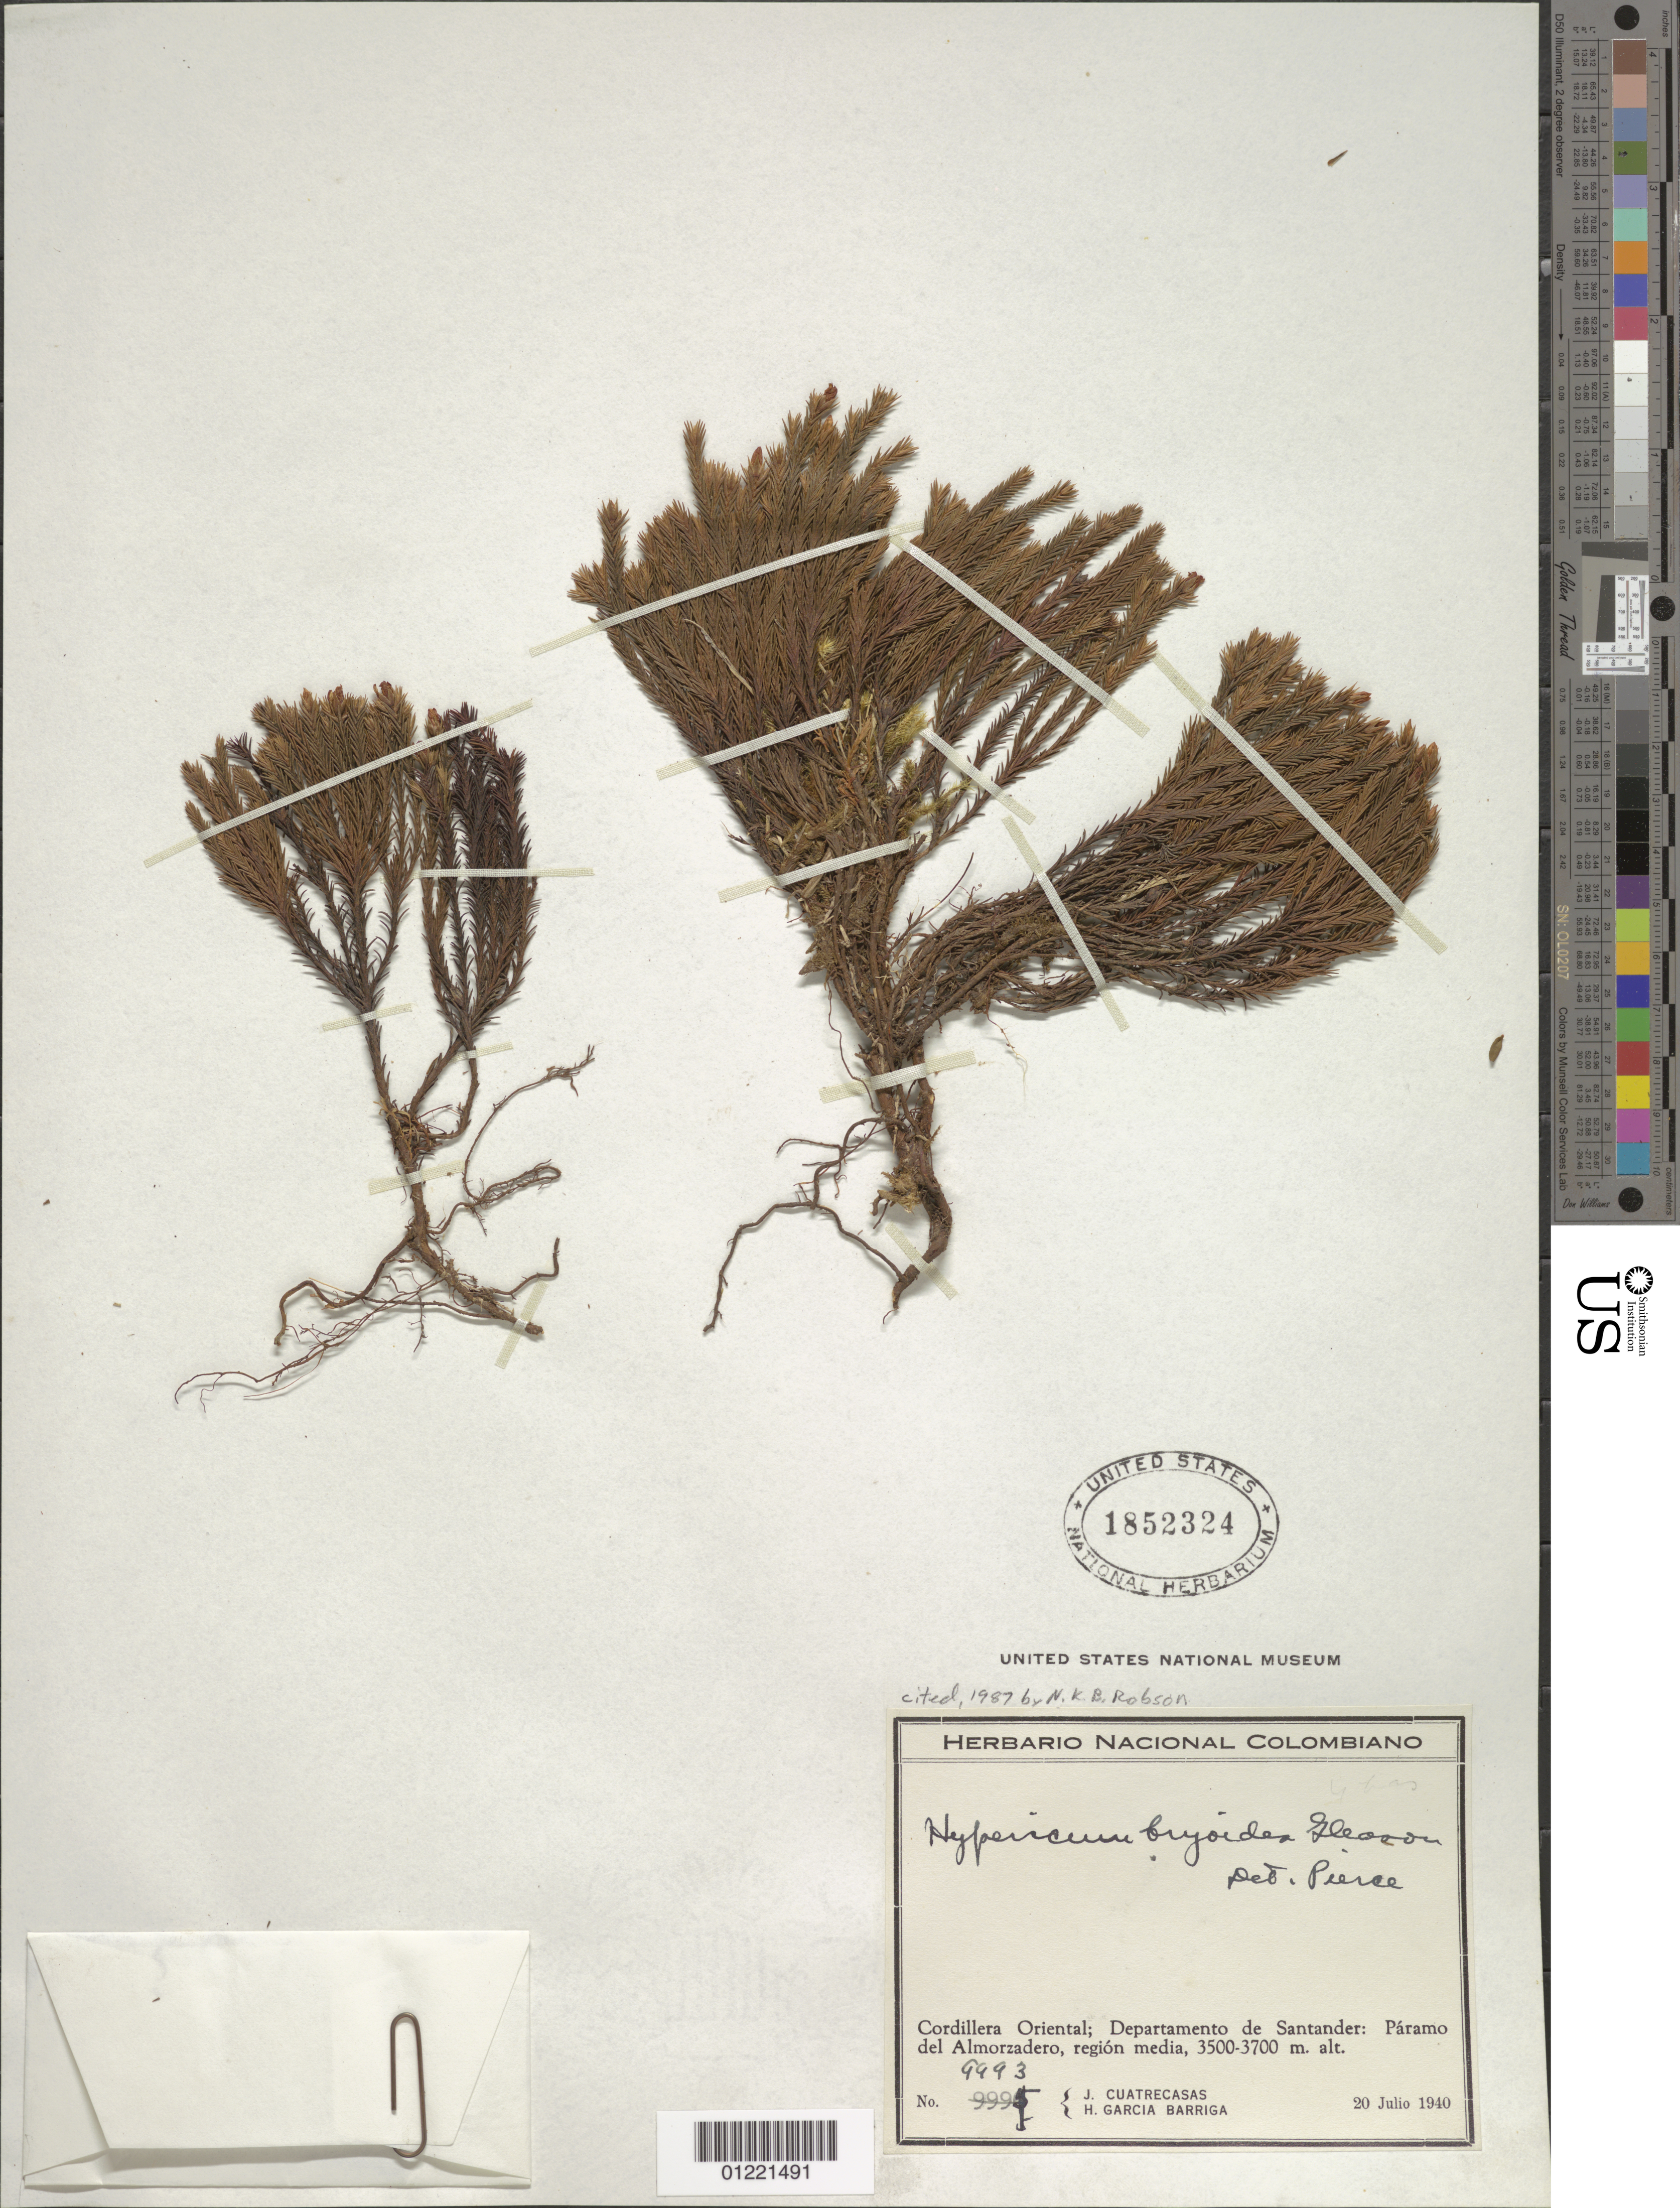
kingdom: Plantae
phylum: Tracheophyta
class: Magnoliopsida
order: Malpighiales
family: Hypericaceae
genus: Hypericum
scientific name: Hypericum bryoides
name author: Gleason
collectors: J. Cuatrecasas & H. García Barriga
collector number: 9993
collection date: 1940-07-20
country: Colombia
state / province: Santander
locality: Paramo del Almorzadero, region media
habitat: paramo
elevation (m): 3500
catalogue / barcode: US 1852324